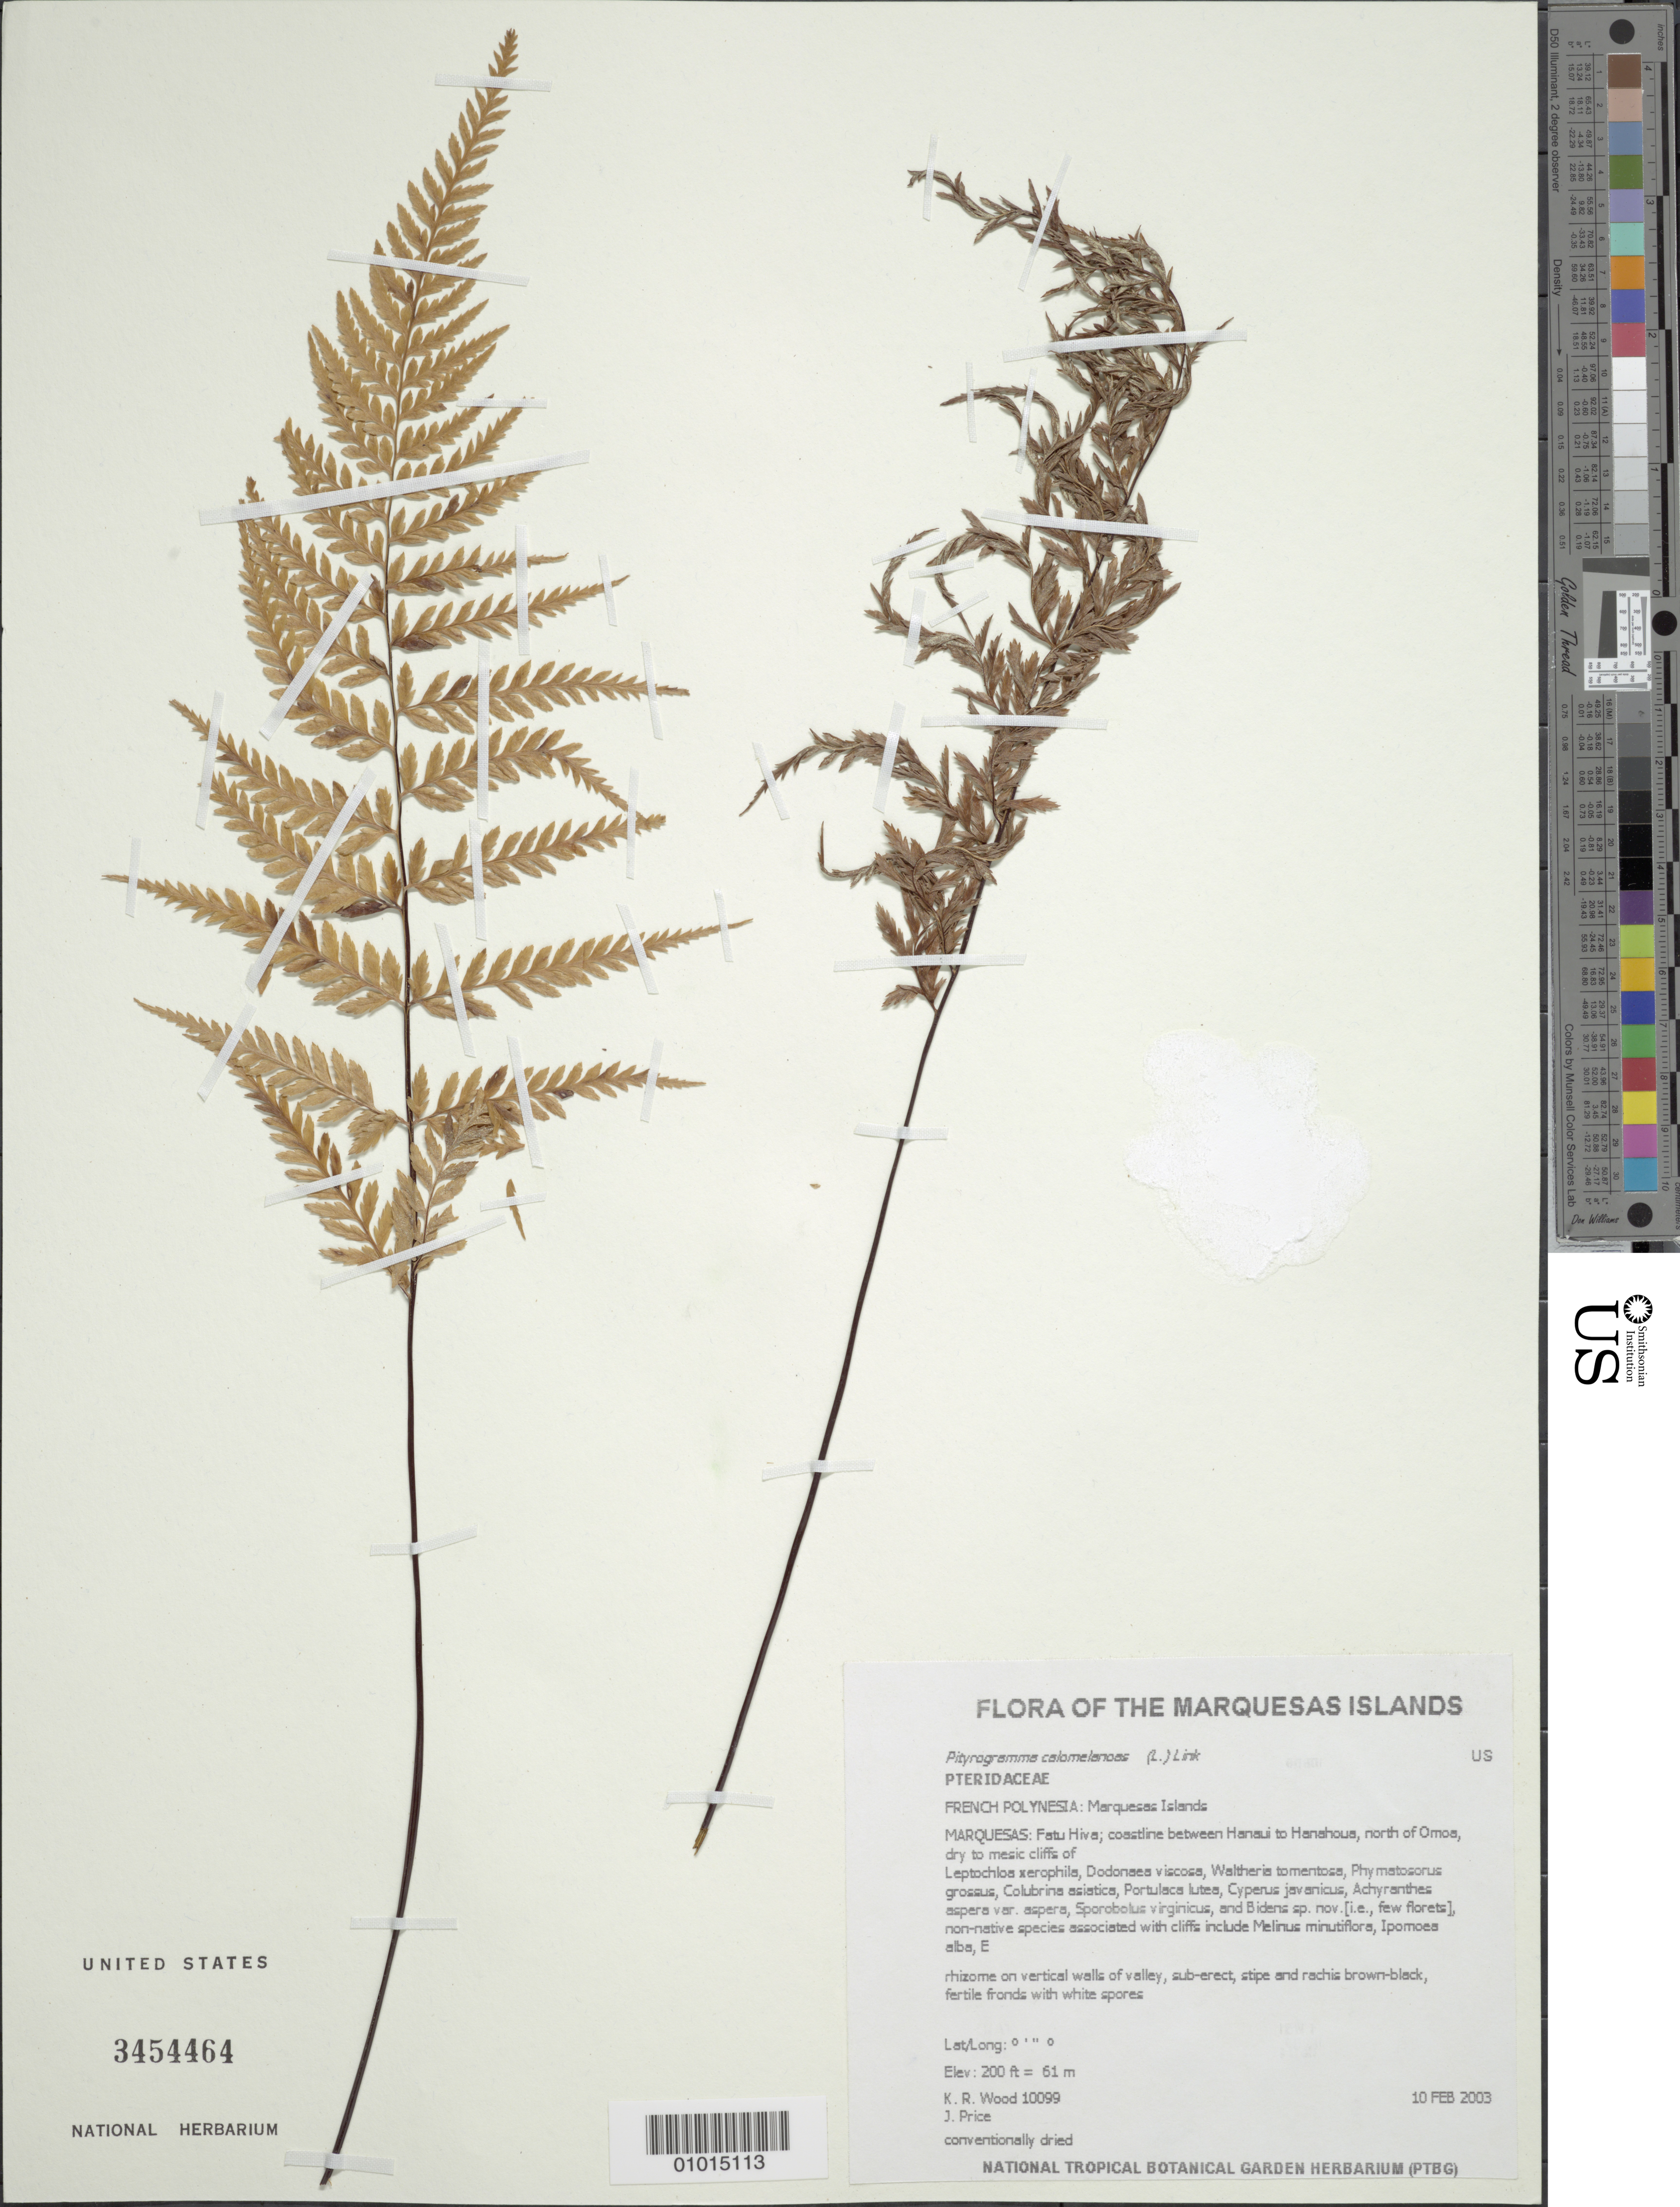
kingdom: Plantae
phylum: Tracheophyta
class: Polypodiopsida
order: Polypodiales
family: Pteridaceae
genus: Pityrogramma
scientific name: Pityrogramma calomelanos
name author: (L.) Link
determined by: Wood, Kenneth R.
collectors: K. R. Wood & J. Price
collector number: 10099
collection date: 2003-02-10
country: French Polynesia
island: Fatu Hiva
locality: Coastline between Hanaui to Hanahoua, north of Omoa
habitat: Low-slope, W aspect, vertical slope, open, dry to mesic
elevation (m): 61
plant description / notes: Habitat degradation and destruction by feral goats, predation by rats that eat seeds, fire, possible land slides, and competition with non-native plant taxa which possess the ability to spread rapidly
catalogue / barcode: US 3454464